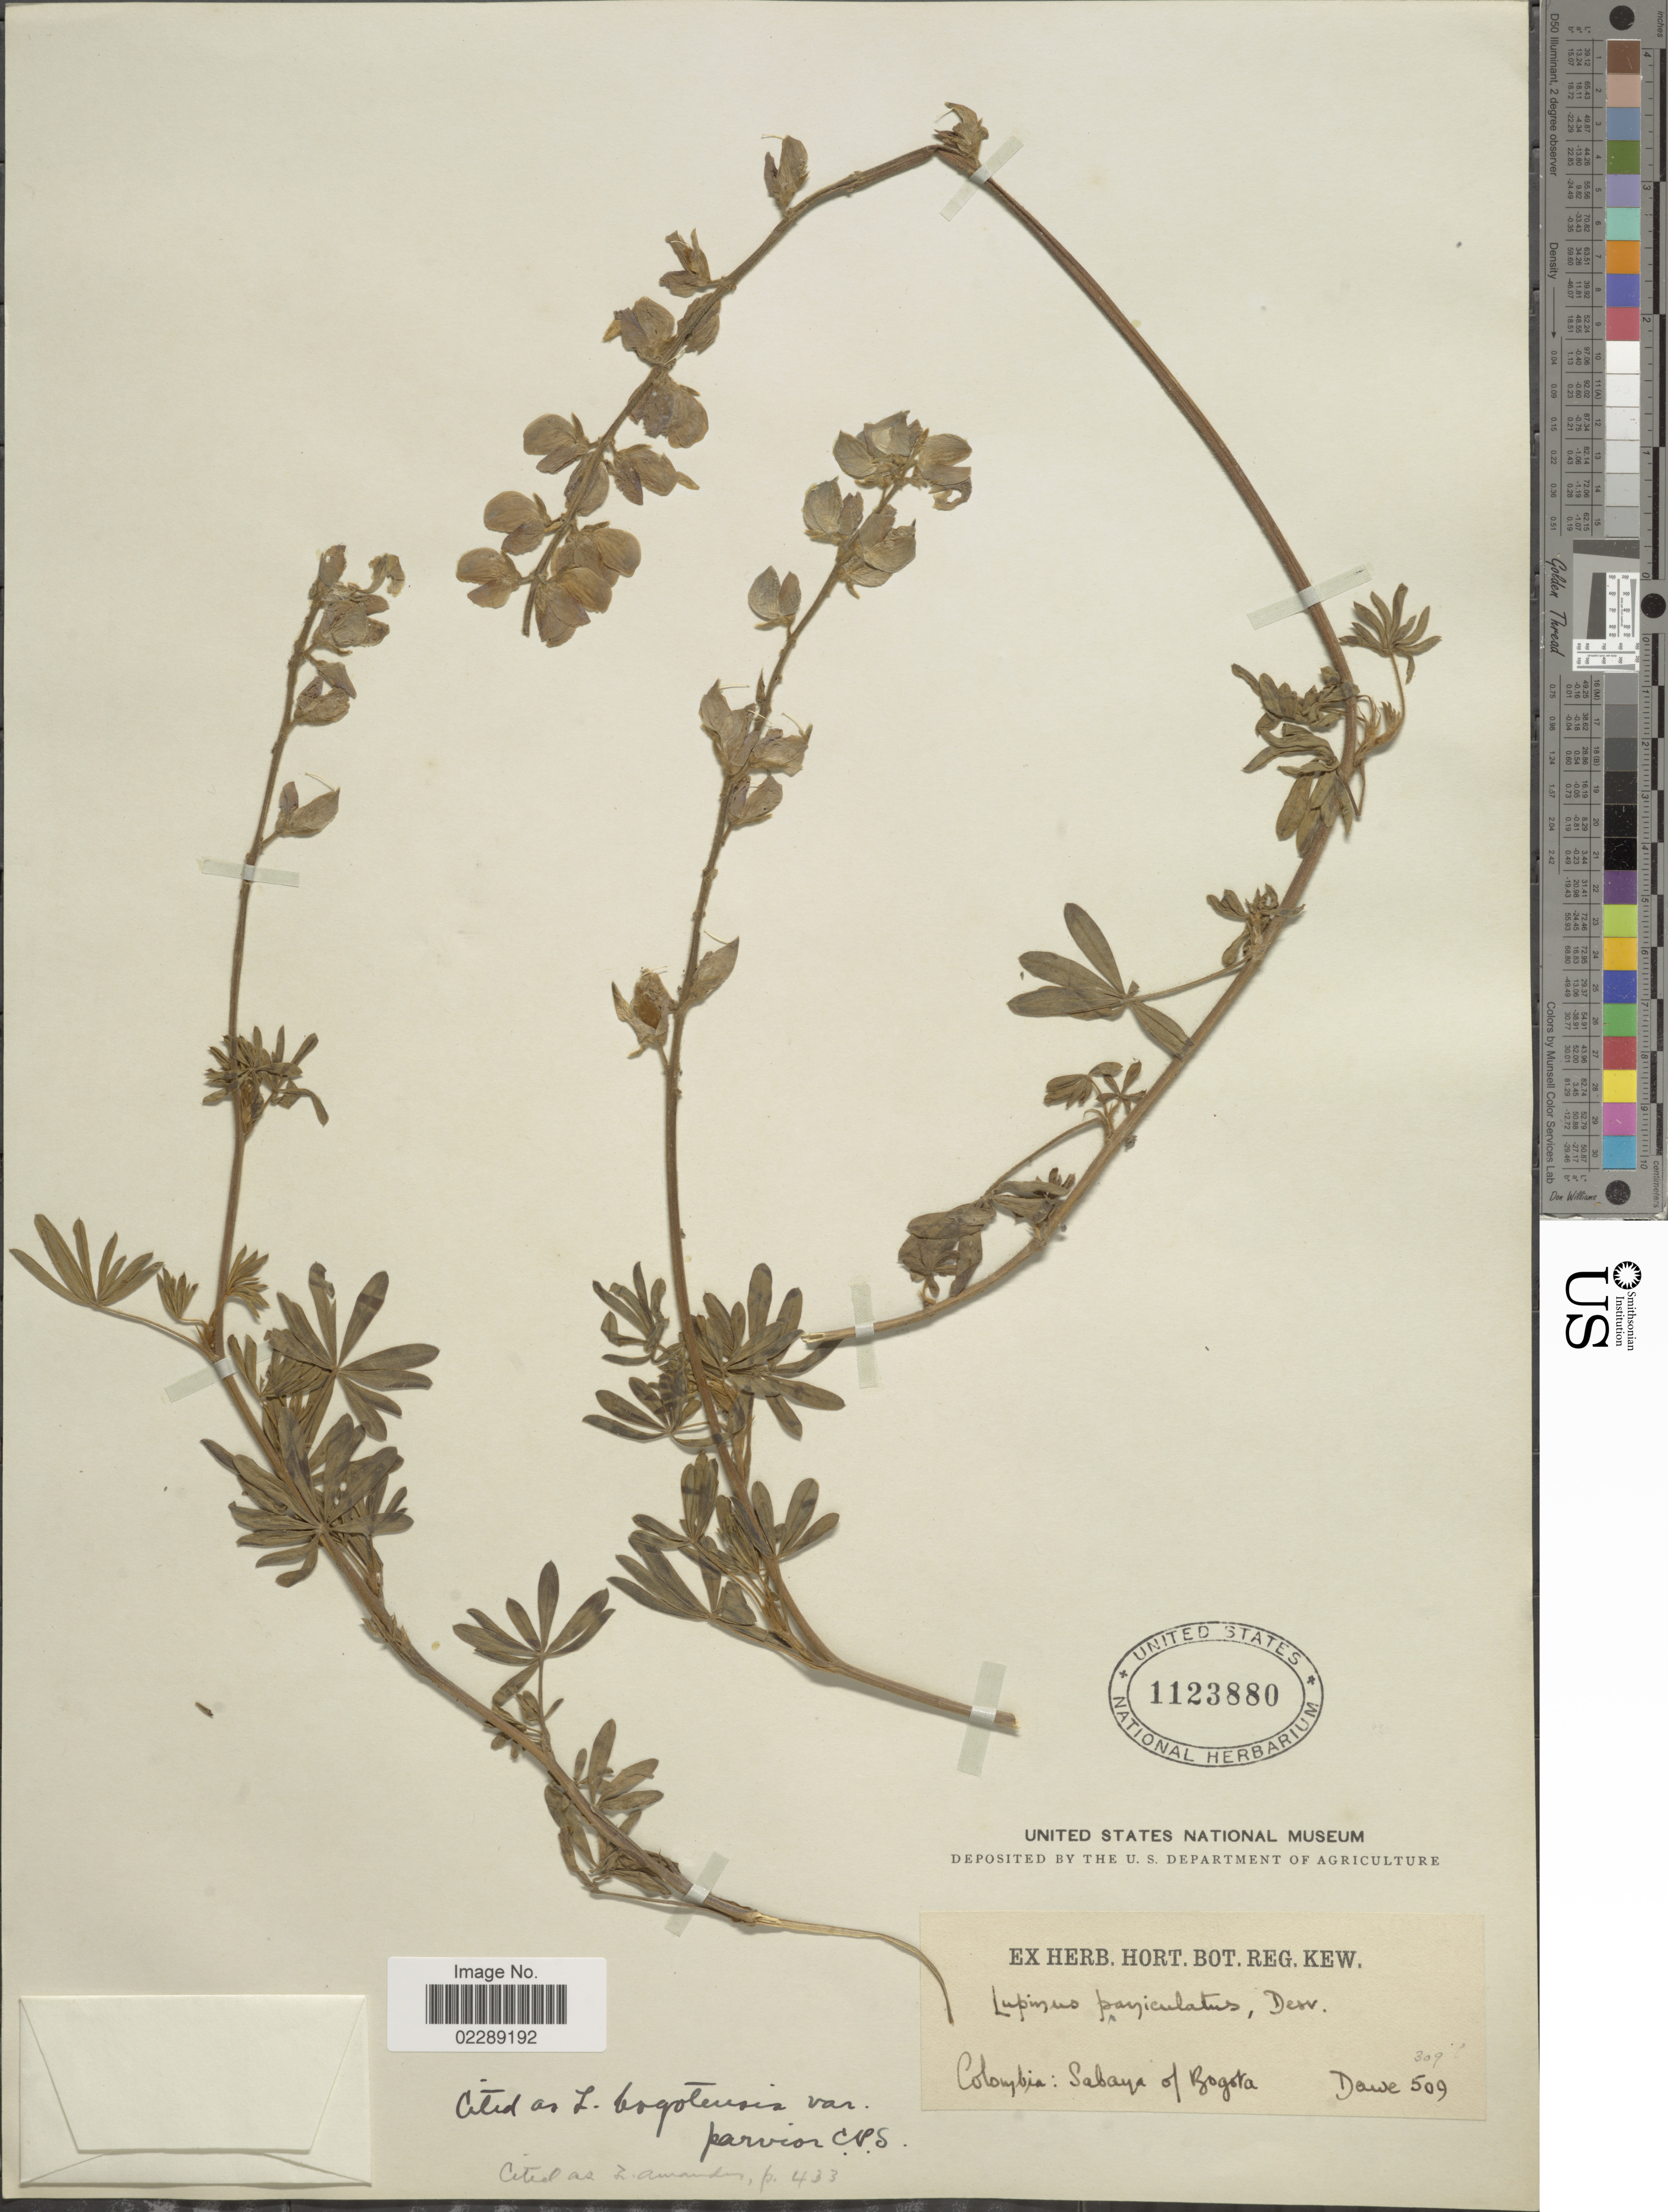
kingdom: Plantae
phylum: Tracheophyta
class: Magnoliopsida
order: Fabales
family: Fabaceae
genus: Lupinus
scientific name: Lupinus amandus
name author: C.P. Sm.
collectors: Dawe, --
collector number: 509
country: Colombia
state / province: Bogota D.C.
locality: Colombia: Sabaya of Bogota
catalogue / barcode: US 1123880